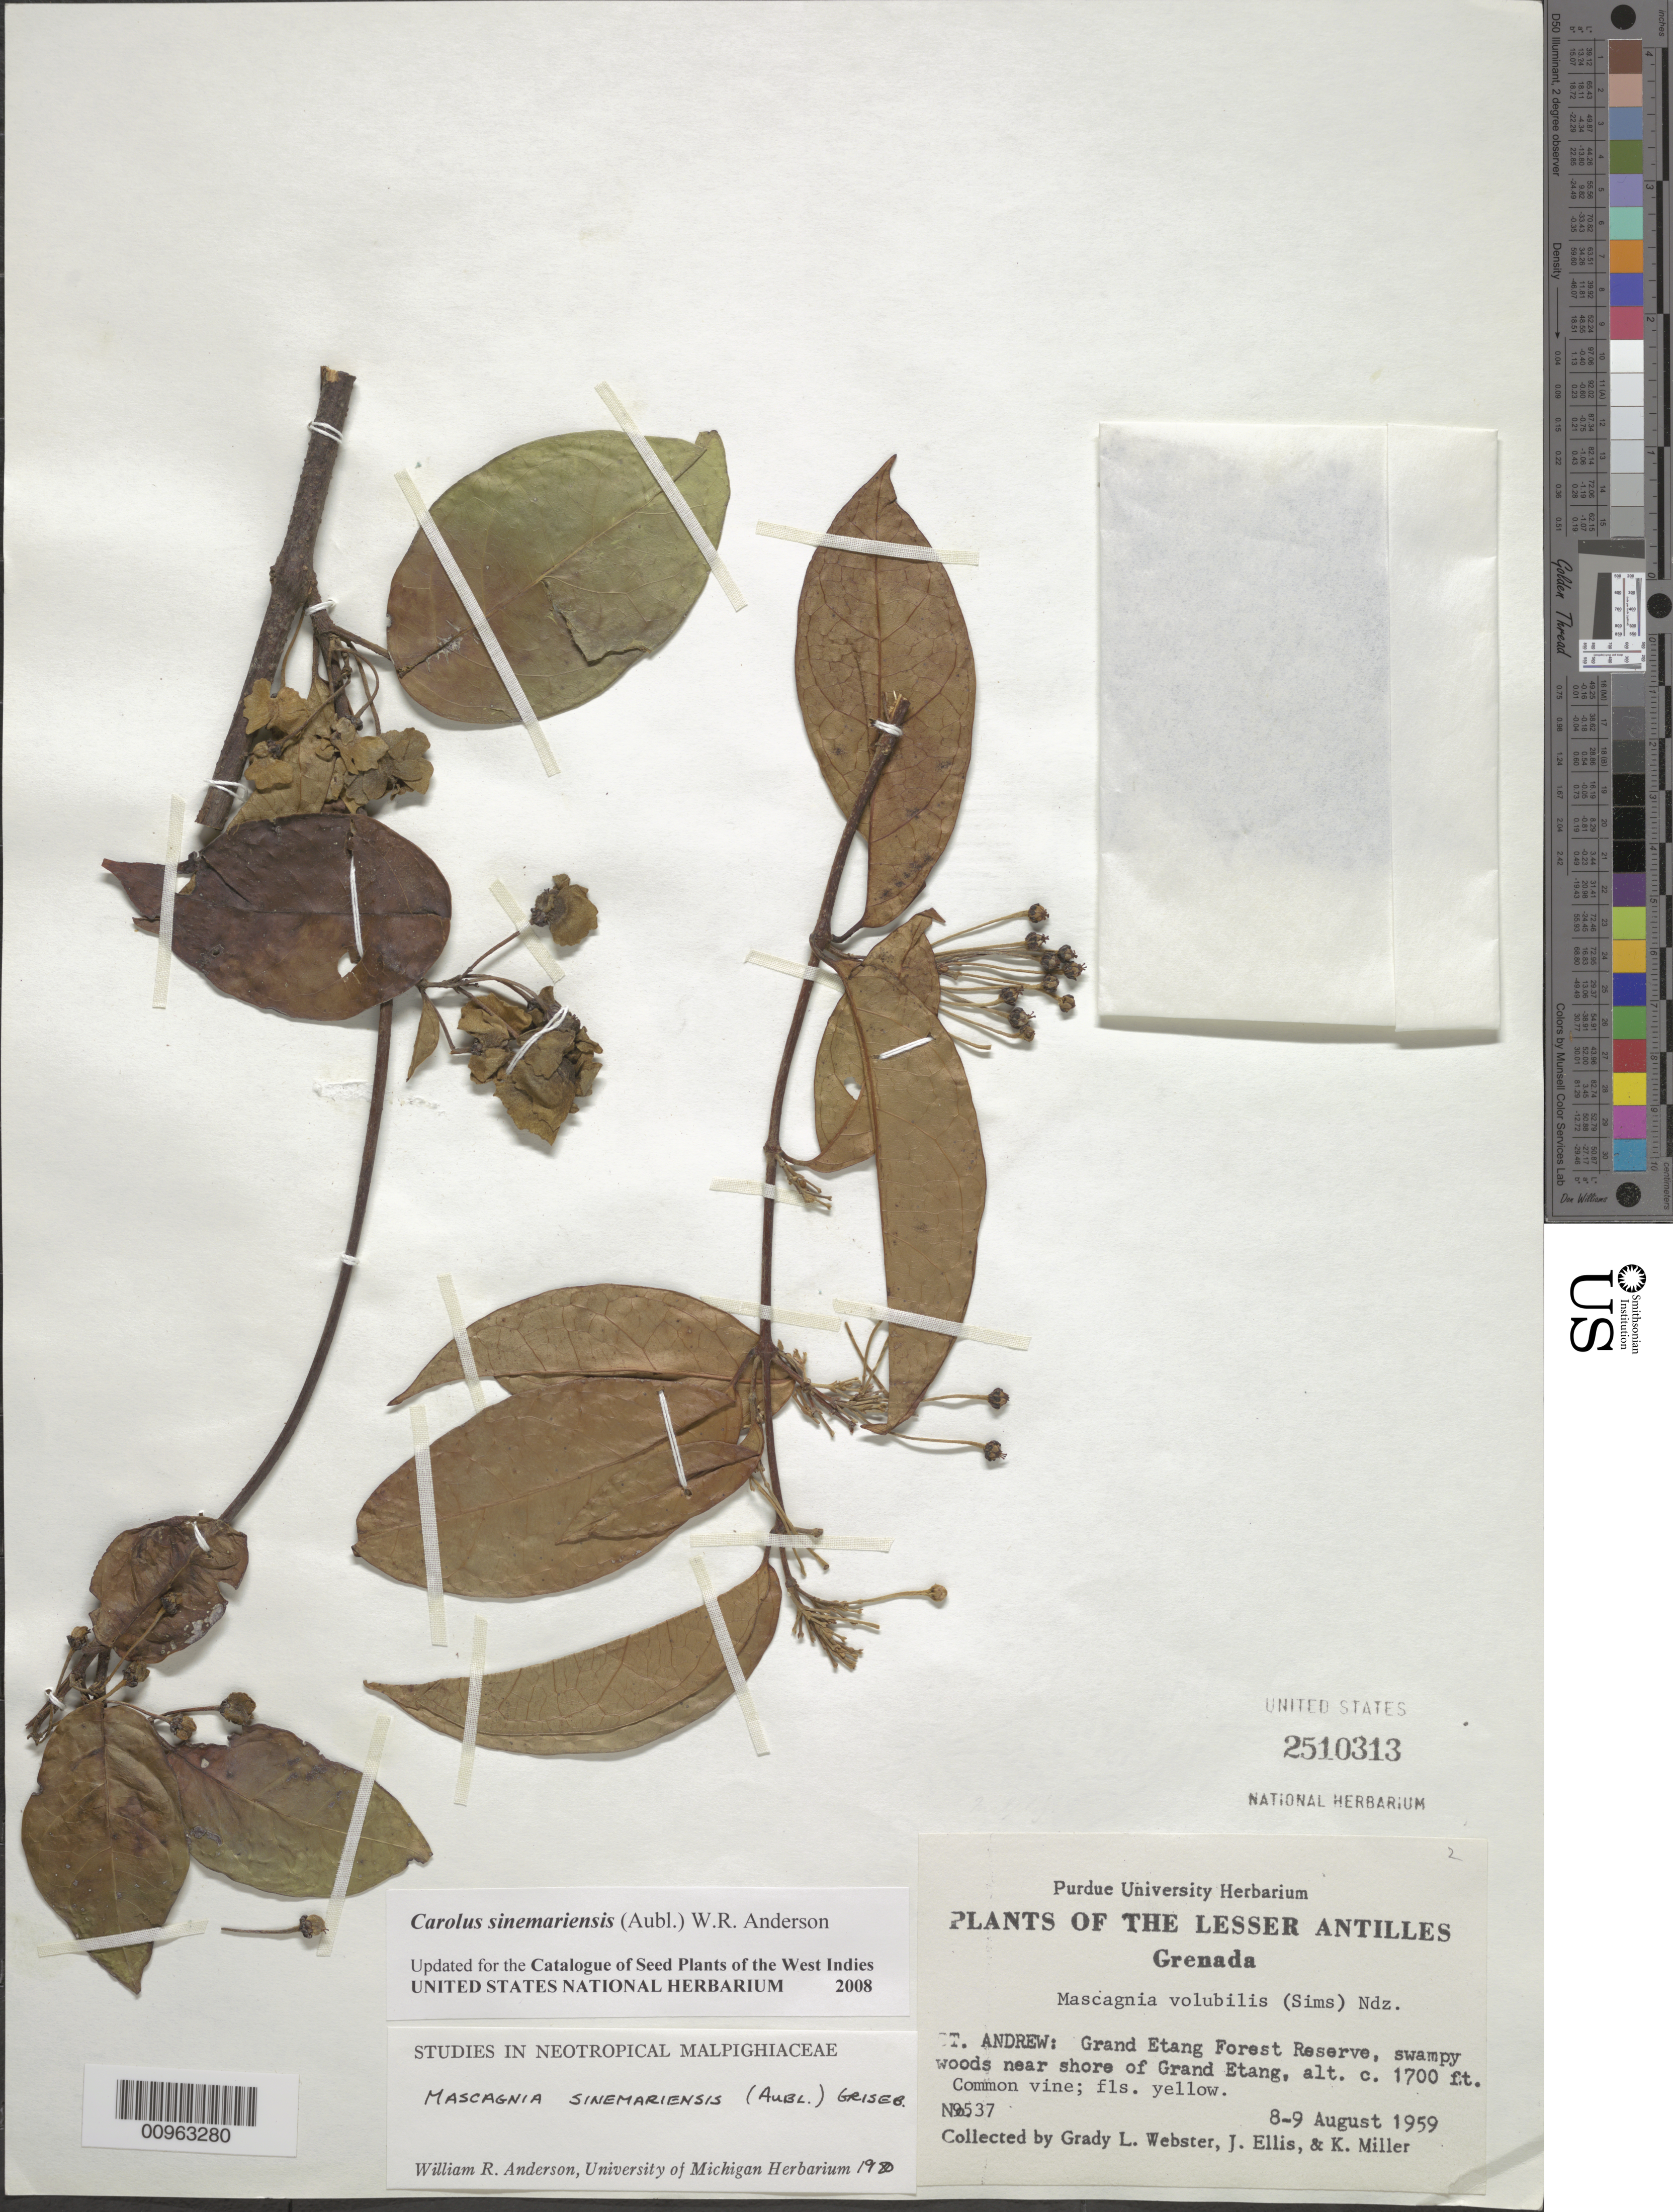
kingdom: Plantae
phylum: Tracheophyta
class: Magnoliopsida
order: Malpighiales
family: Malpighiaceae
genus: Carolus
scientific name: Carolus sinemariensis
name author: (Aubl.) W.R. Anderson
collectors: G. L. Webster, J. Ellis & K. Miller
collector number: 9537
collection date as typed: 08 Aug 1959 to 09 Aug 1959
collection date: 1959-08-08/1959-08-09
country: Grenada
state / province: Saint Andrew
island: Grenada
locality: Grand Etang Forest Reserve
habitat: Swampy woods near shore of Grand Etang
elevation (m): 518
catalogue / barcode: US 2510313